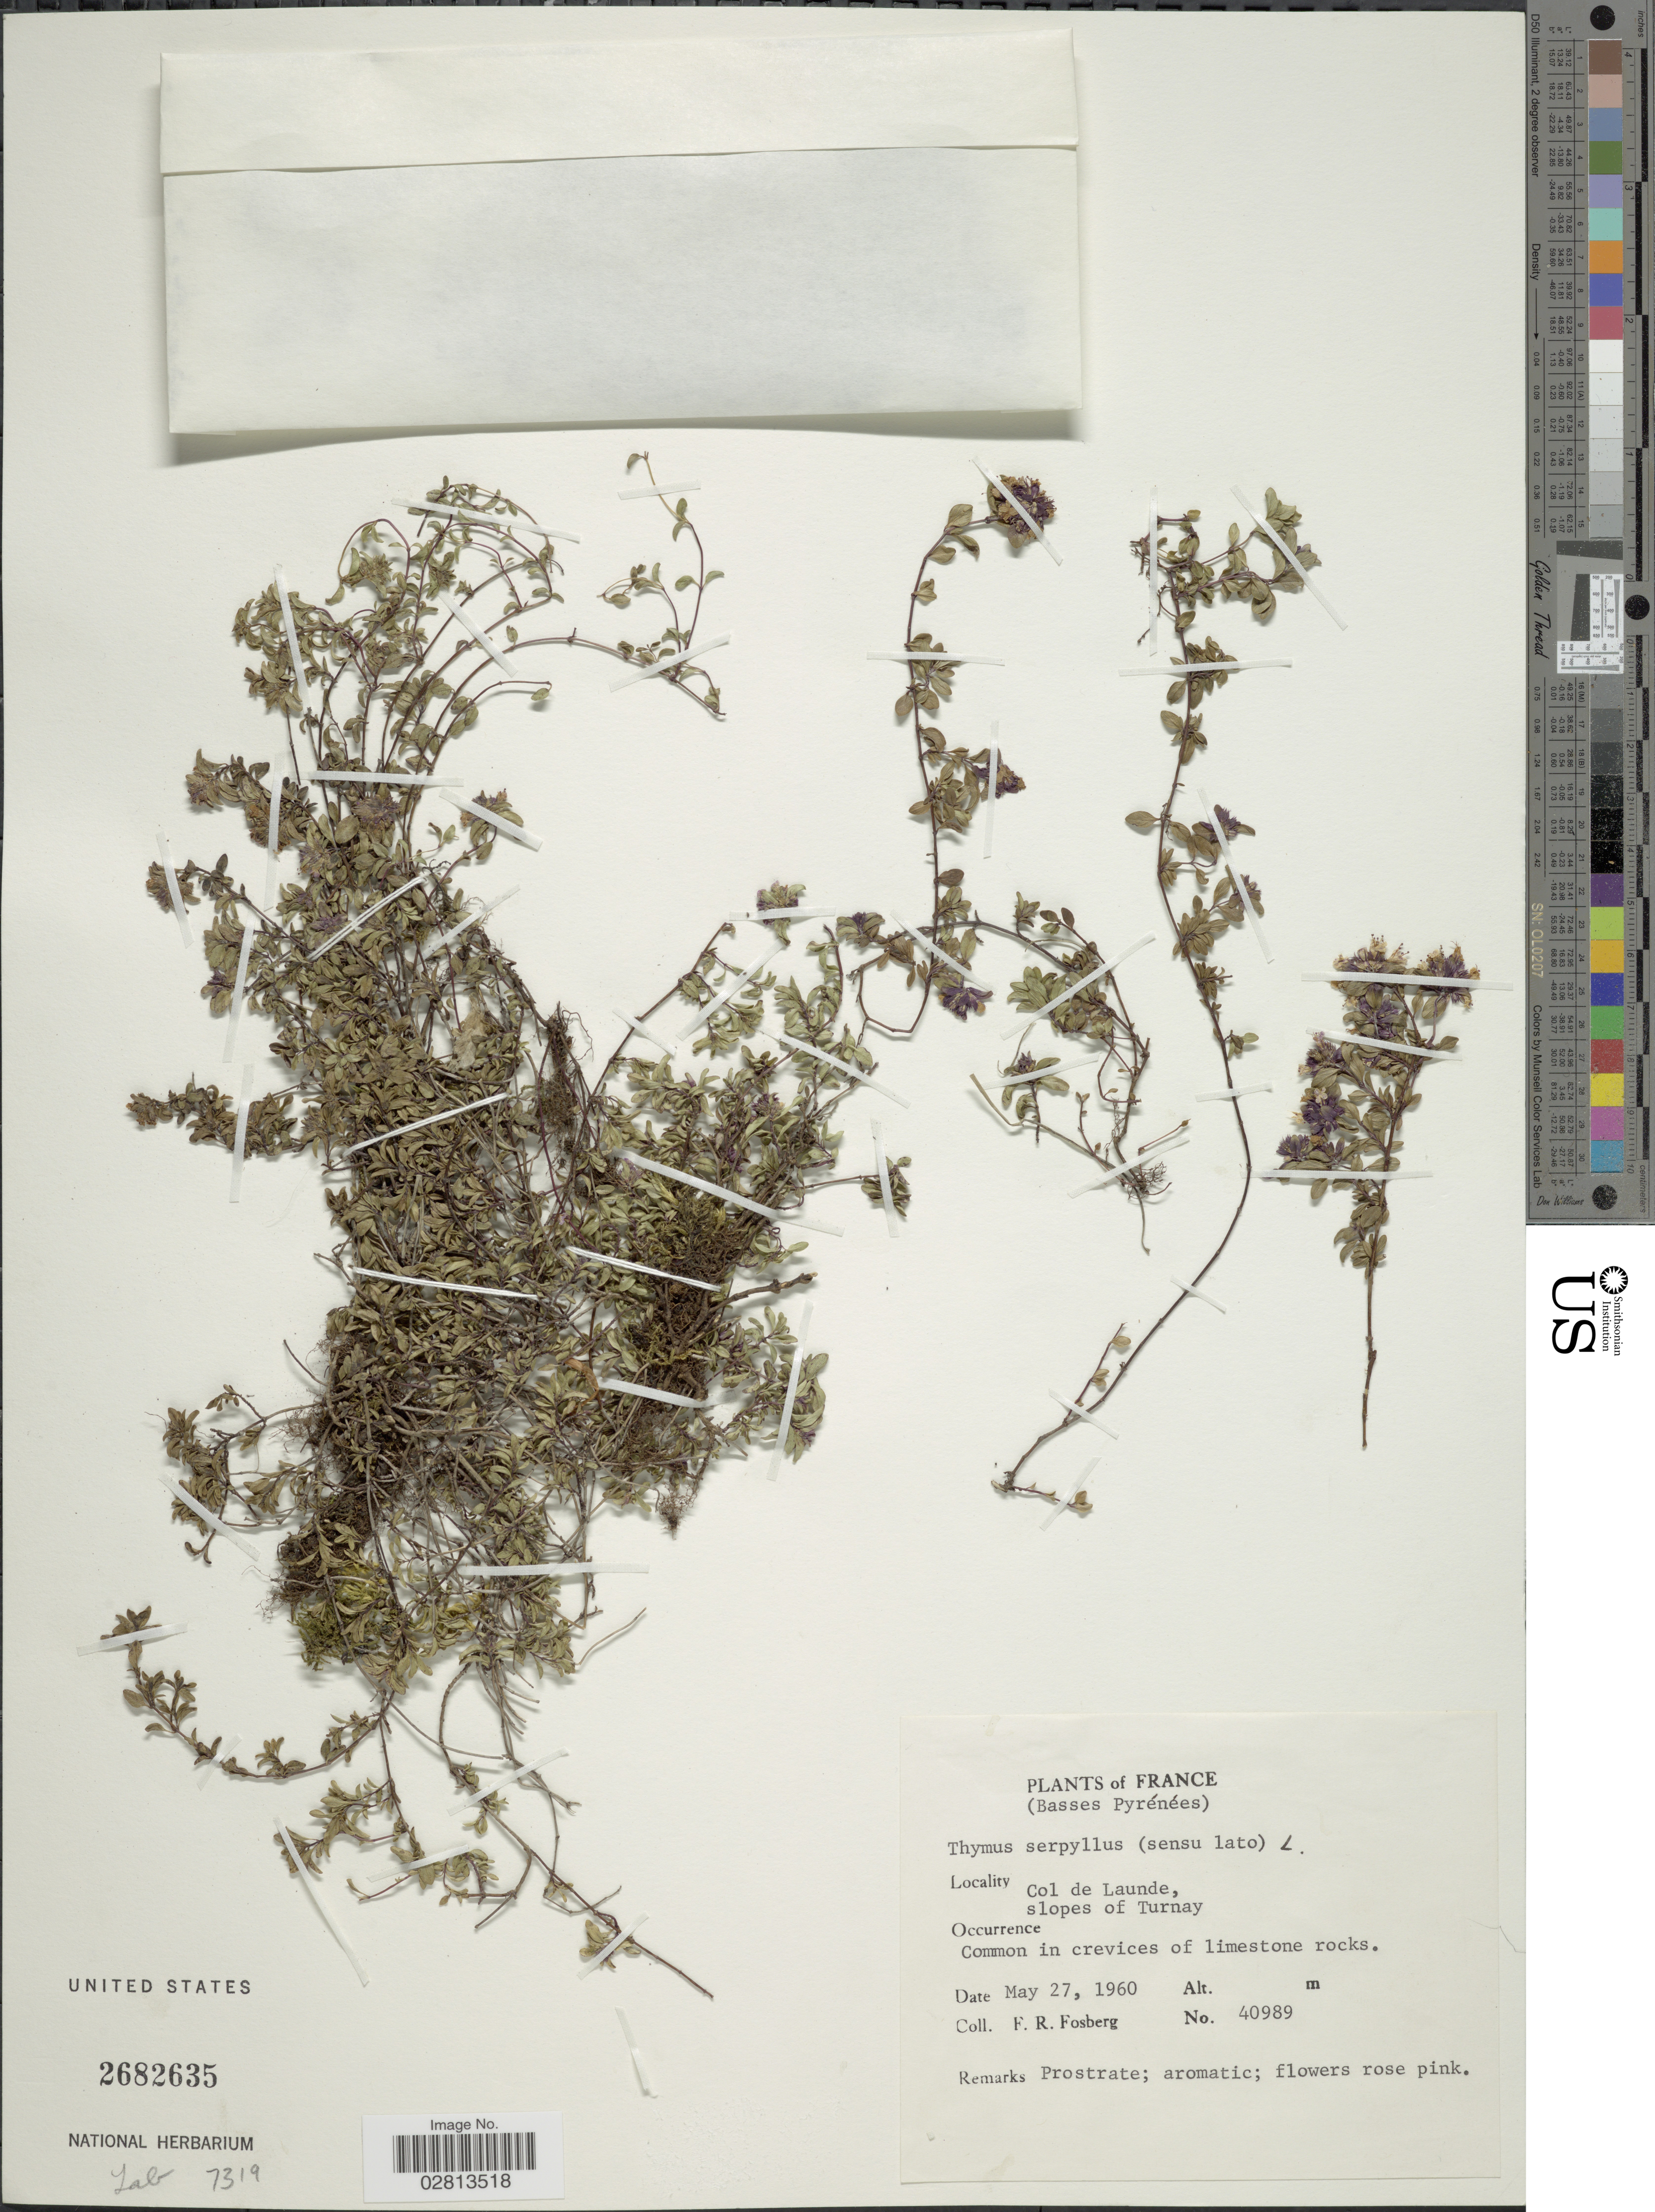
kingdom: Plantae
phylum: Tracheophyta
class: Magnoliopsida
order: Lamiales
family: Lamiaceae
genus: Thymus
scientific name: Thymus serpyllum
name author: L.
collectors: F. R. Fosberg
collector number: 40989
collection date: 1960-05-27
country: France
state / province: Nouvelle-Aquitaine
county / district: Pyrénées-Atlantiques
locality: Basses Pyrénées. Col de Launde, slopes of Turnay.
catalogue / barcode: US 2682635